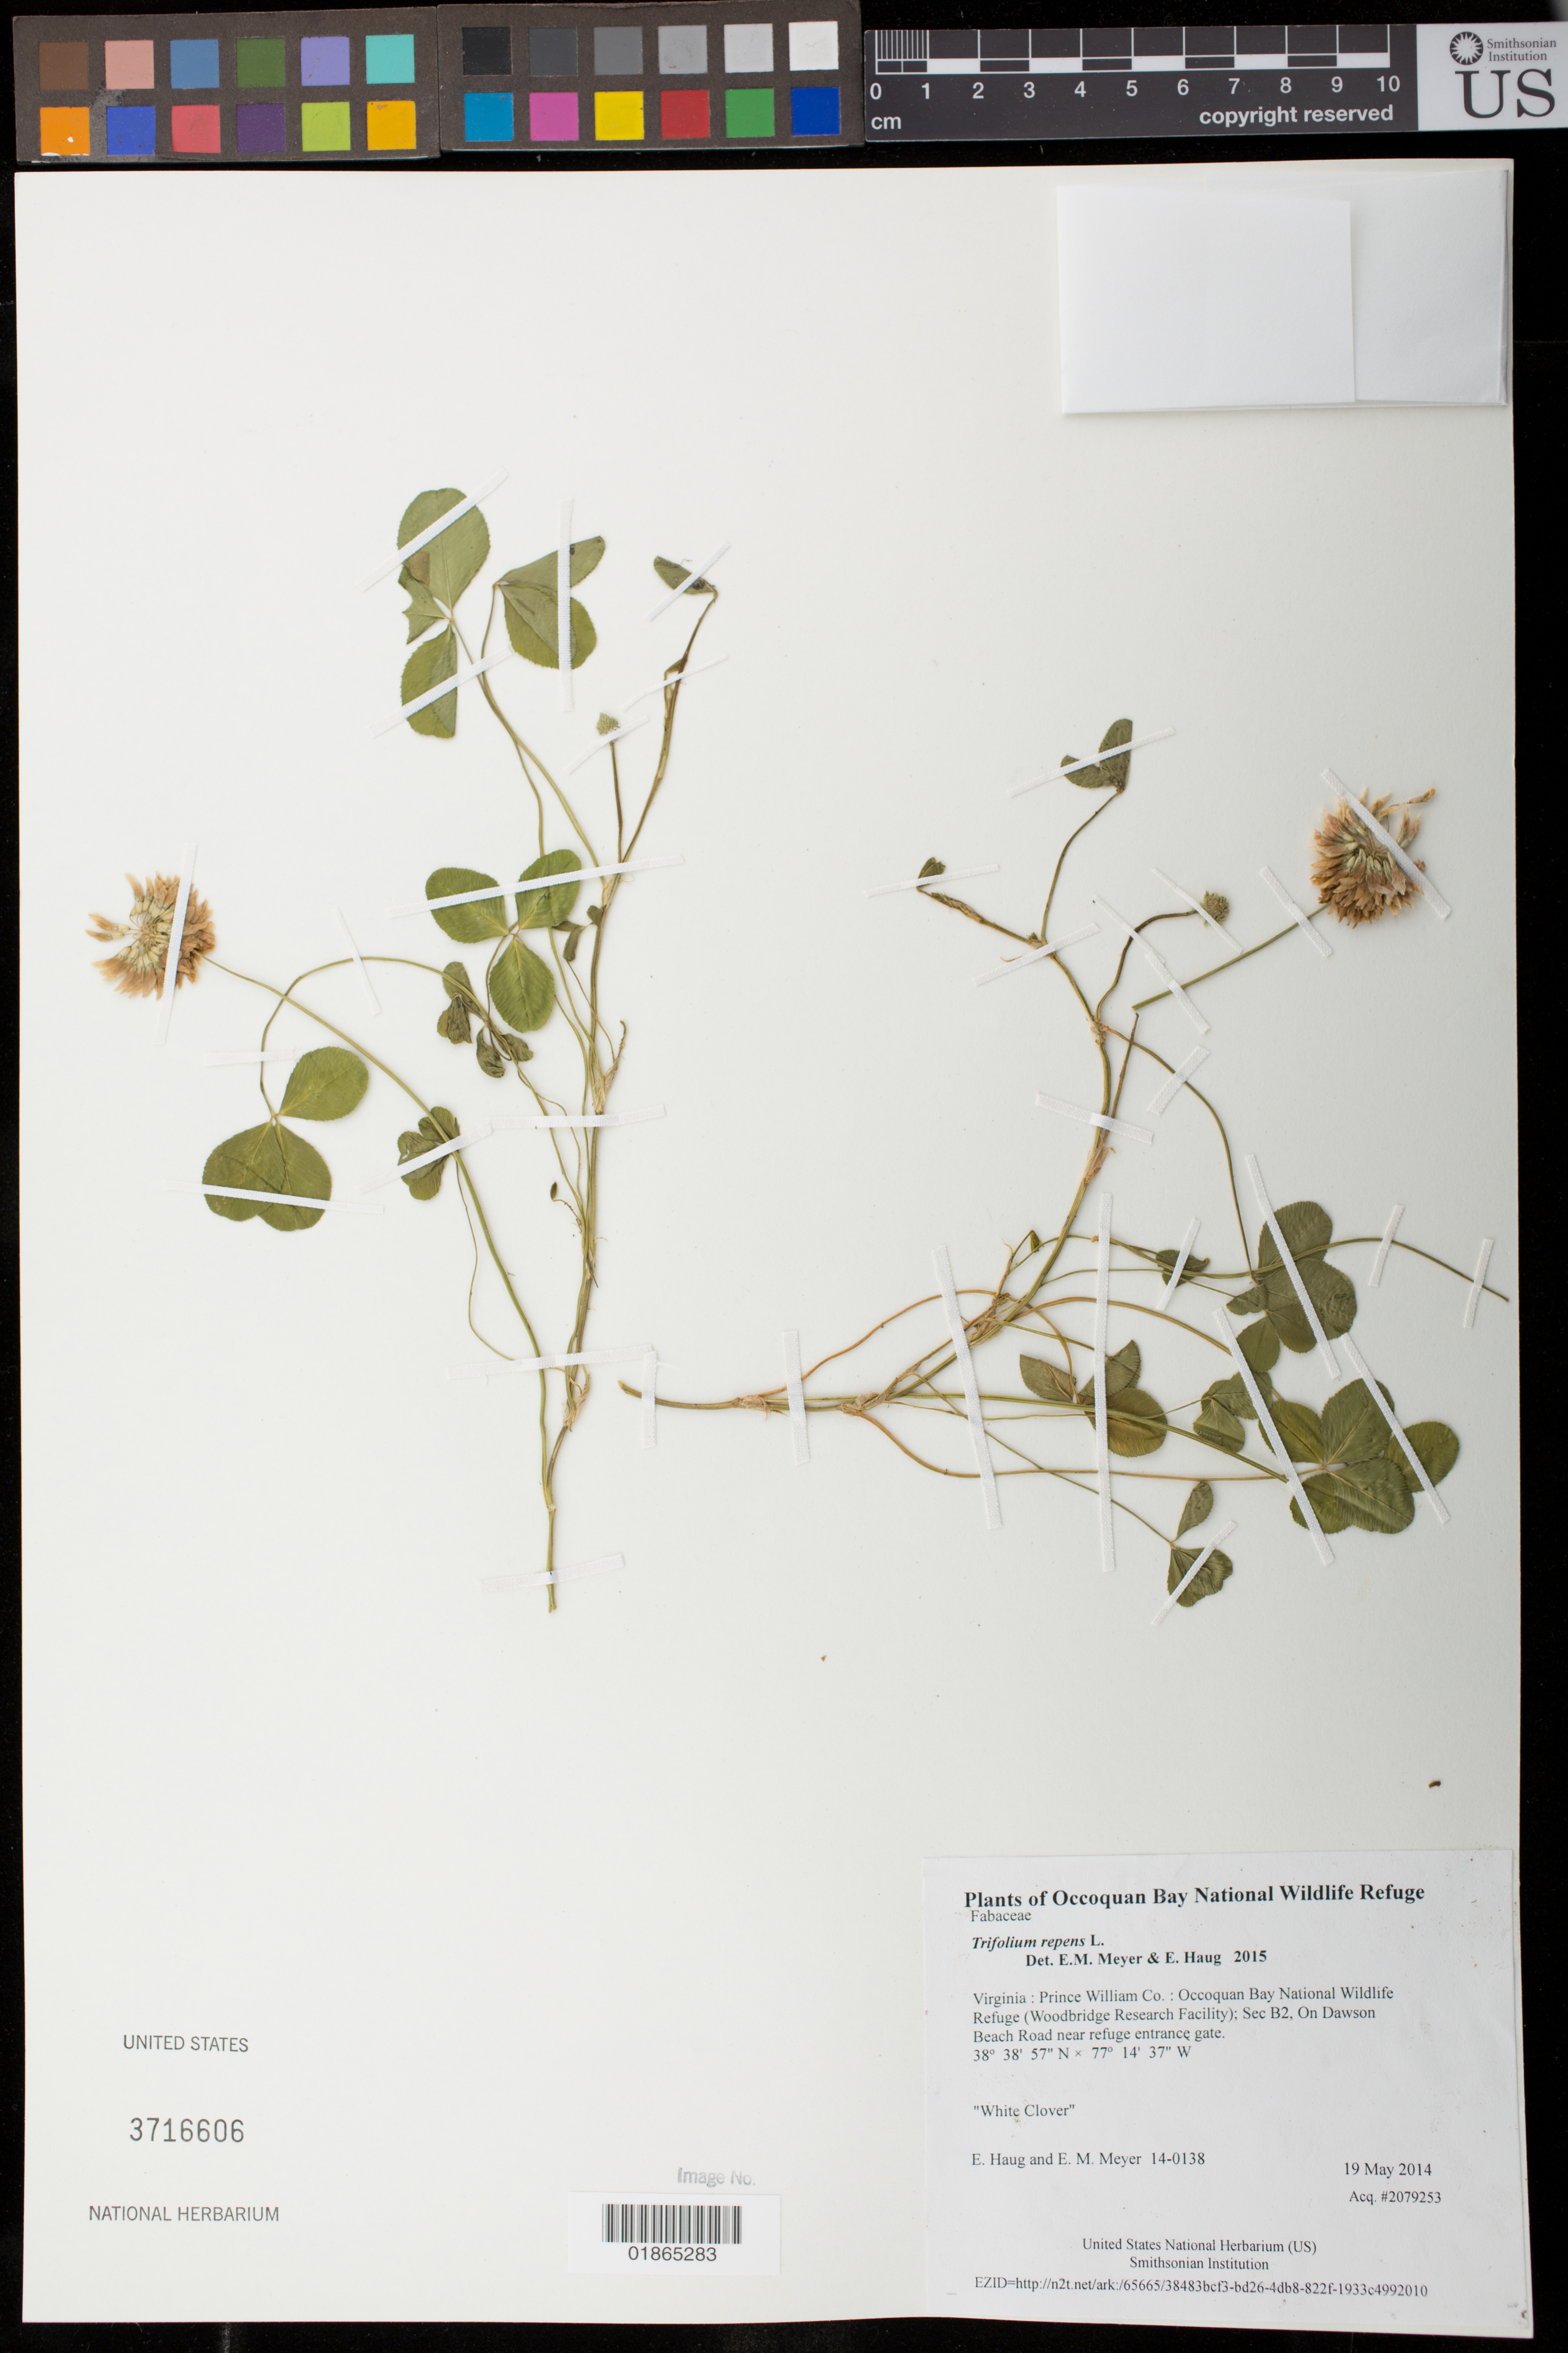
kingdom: Plantae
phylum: Tracheophyta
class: Magnoliopsida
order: Fabales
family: Fabaceae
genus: Trifolium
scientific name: Trifolium repens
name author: L.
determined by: Meyer, E. M.; Haug, E.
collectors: E. Haug & E. M. Meyer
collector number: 14-0138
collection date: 2014-05-19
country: United States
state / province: Virginia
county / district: Prince William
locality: Occoquan Bay National Wildlife Refuge (Woodbridge Research Facility); Sec B2, On Dawson Beach Road near refuge entrance gate.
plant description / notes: White Clover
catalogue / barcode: US 3716606